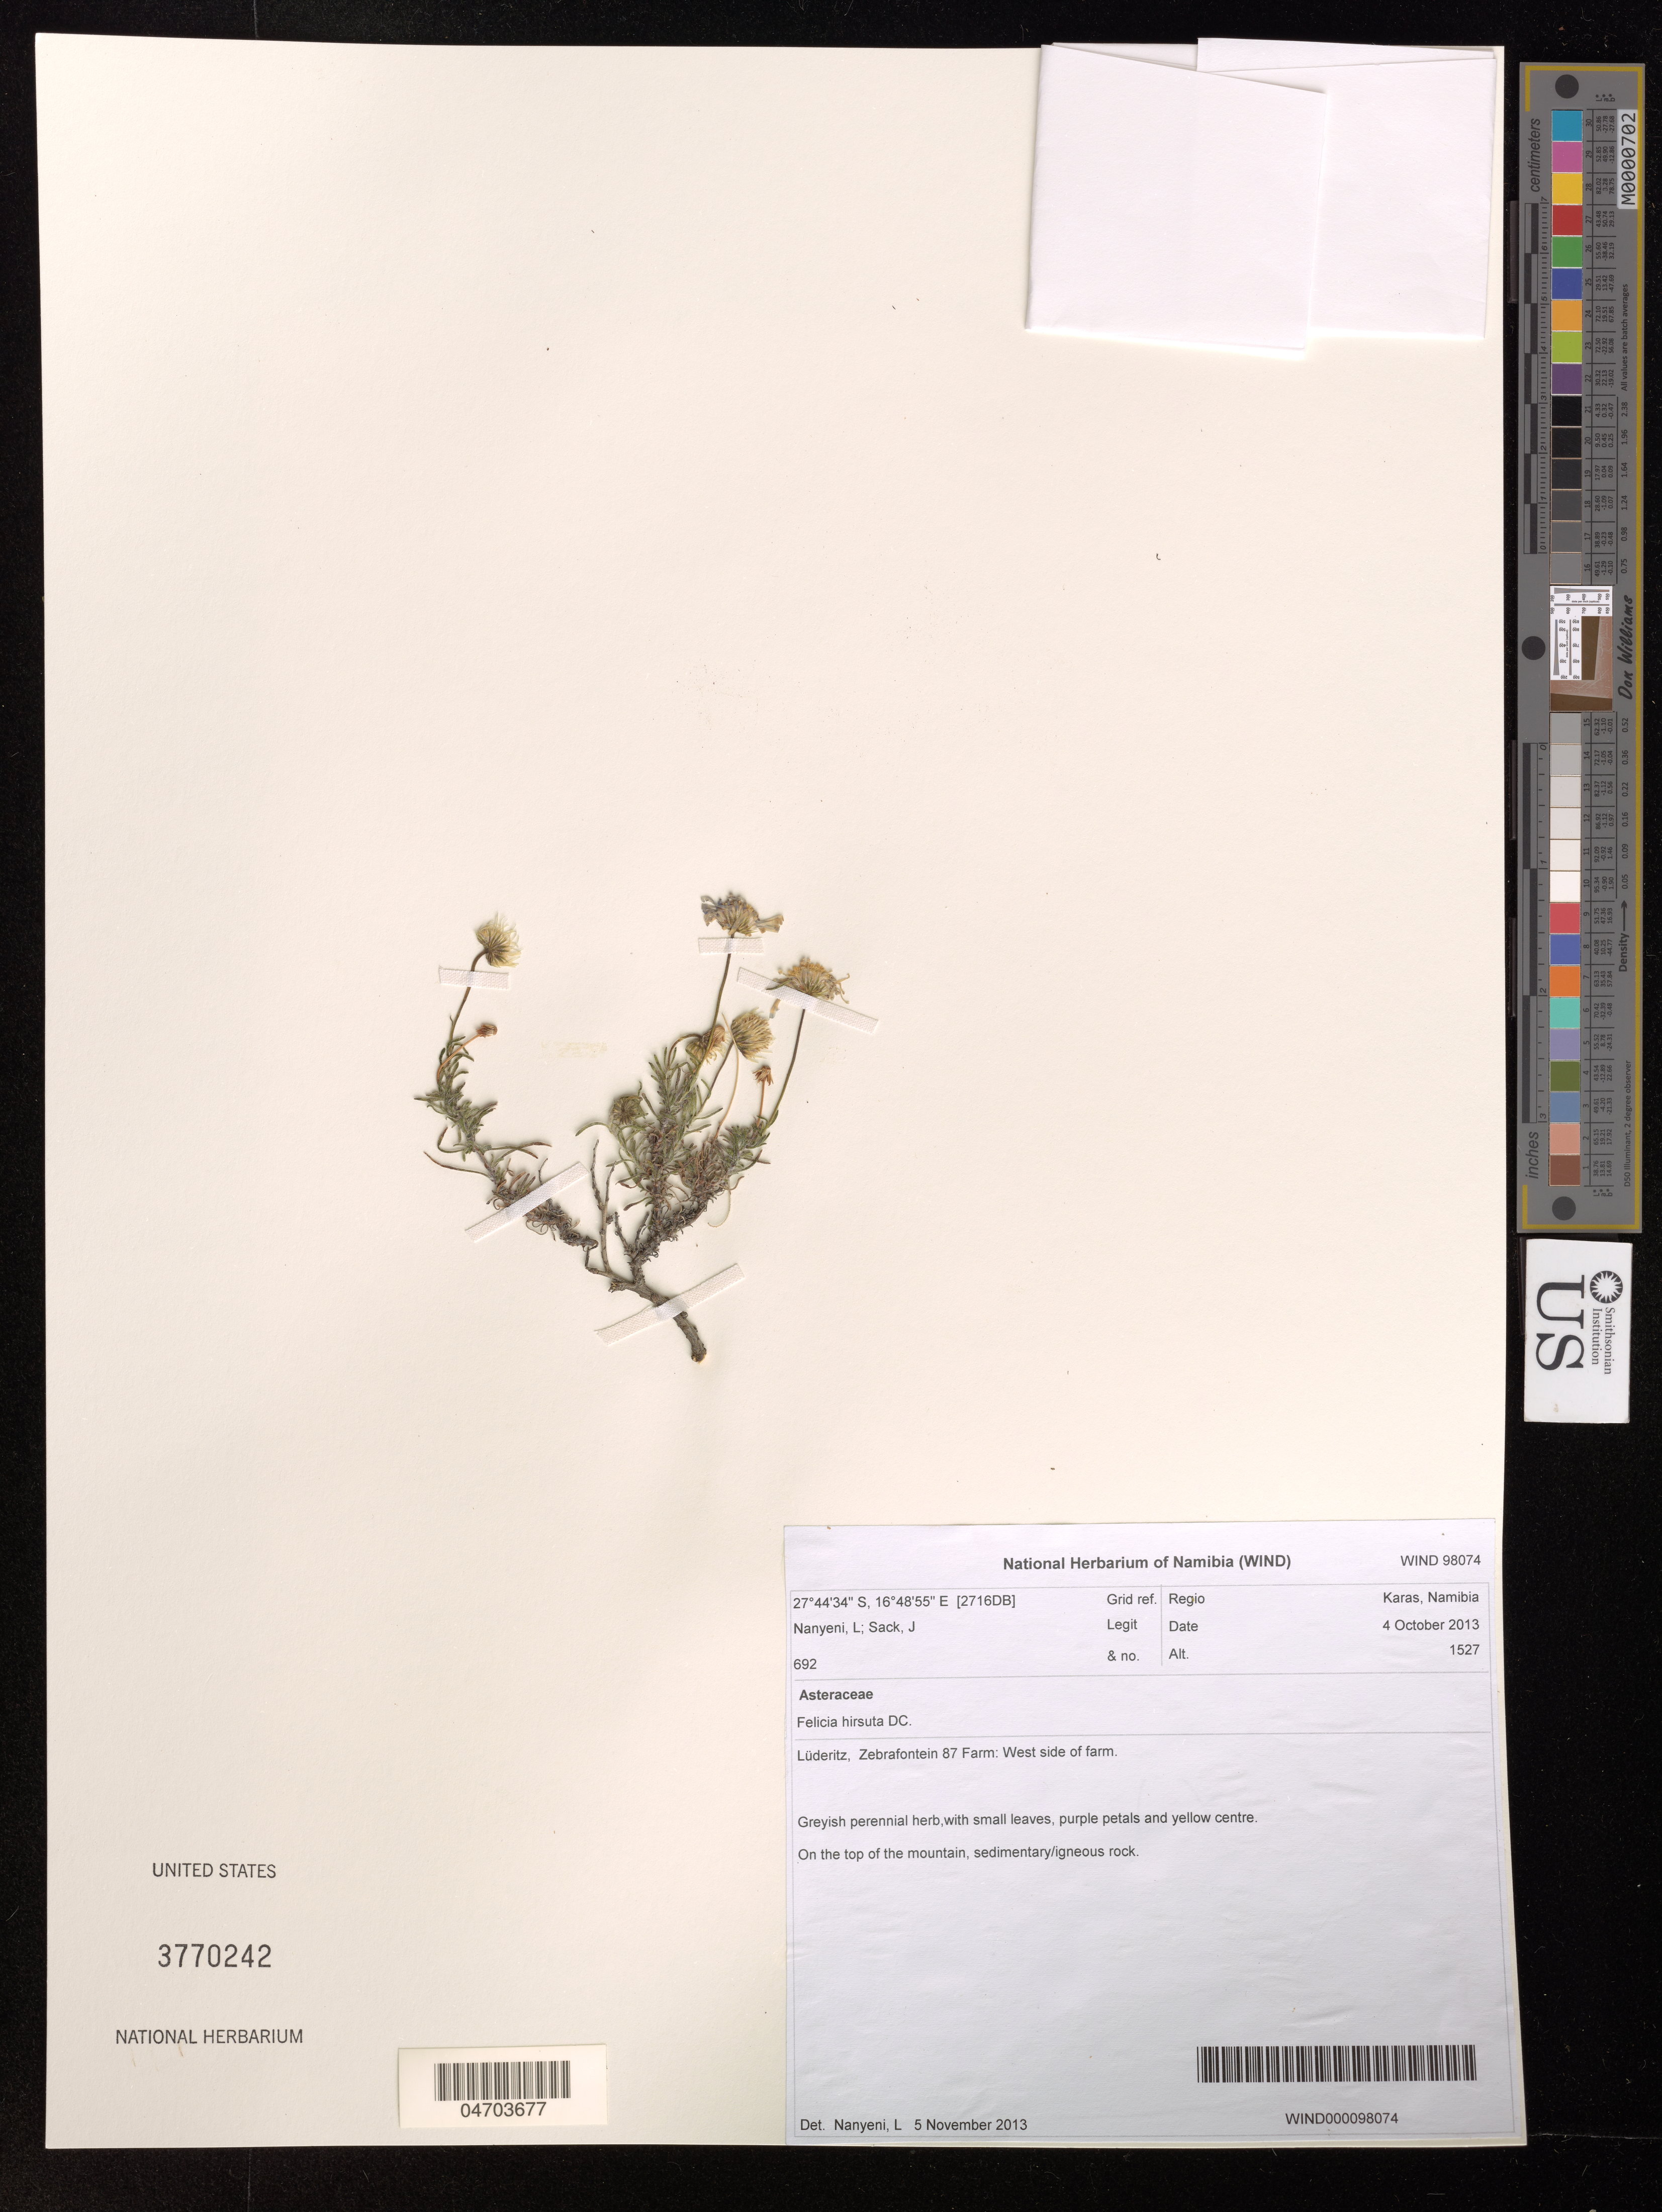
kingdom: Plantae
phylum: Tracheophyta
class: Magnoliopsida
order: Asterales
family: Asteraceae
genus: Felicia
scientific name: Felicia hirsuta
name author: DC.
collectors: L. Nanyeni & J. Sack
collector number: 692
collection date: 2013-10-04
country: Namibia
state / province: Karas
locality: [2716DB] Grid ref. Lüderitz, Zebrafontein 87 Farm: West side of farm.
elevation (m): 1527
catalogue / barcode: US 3770242